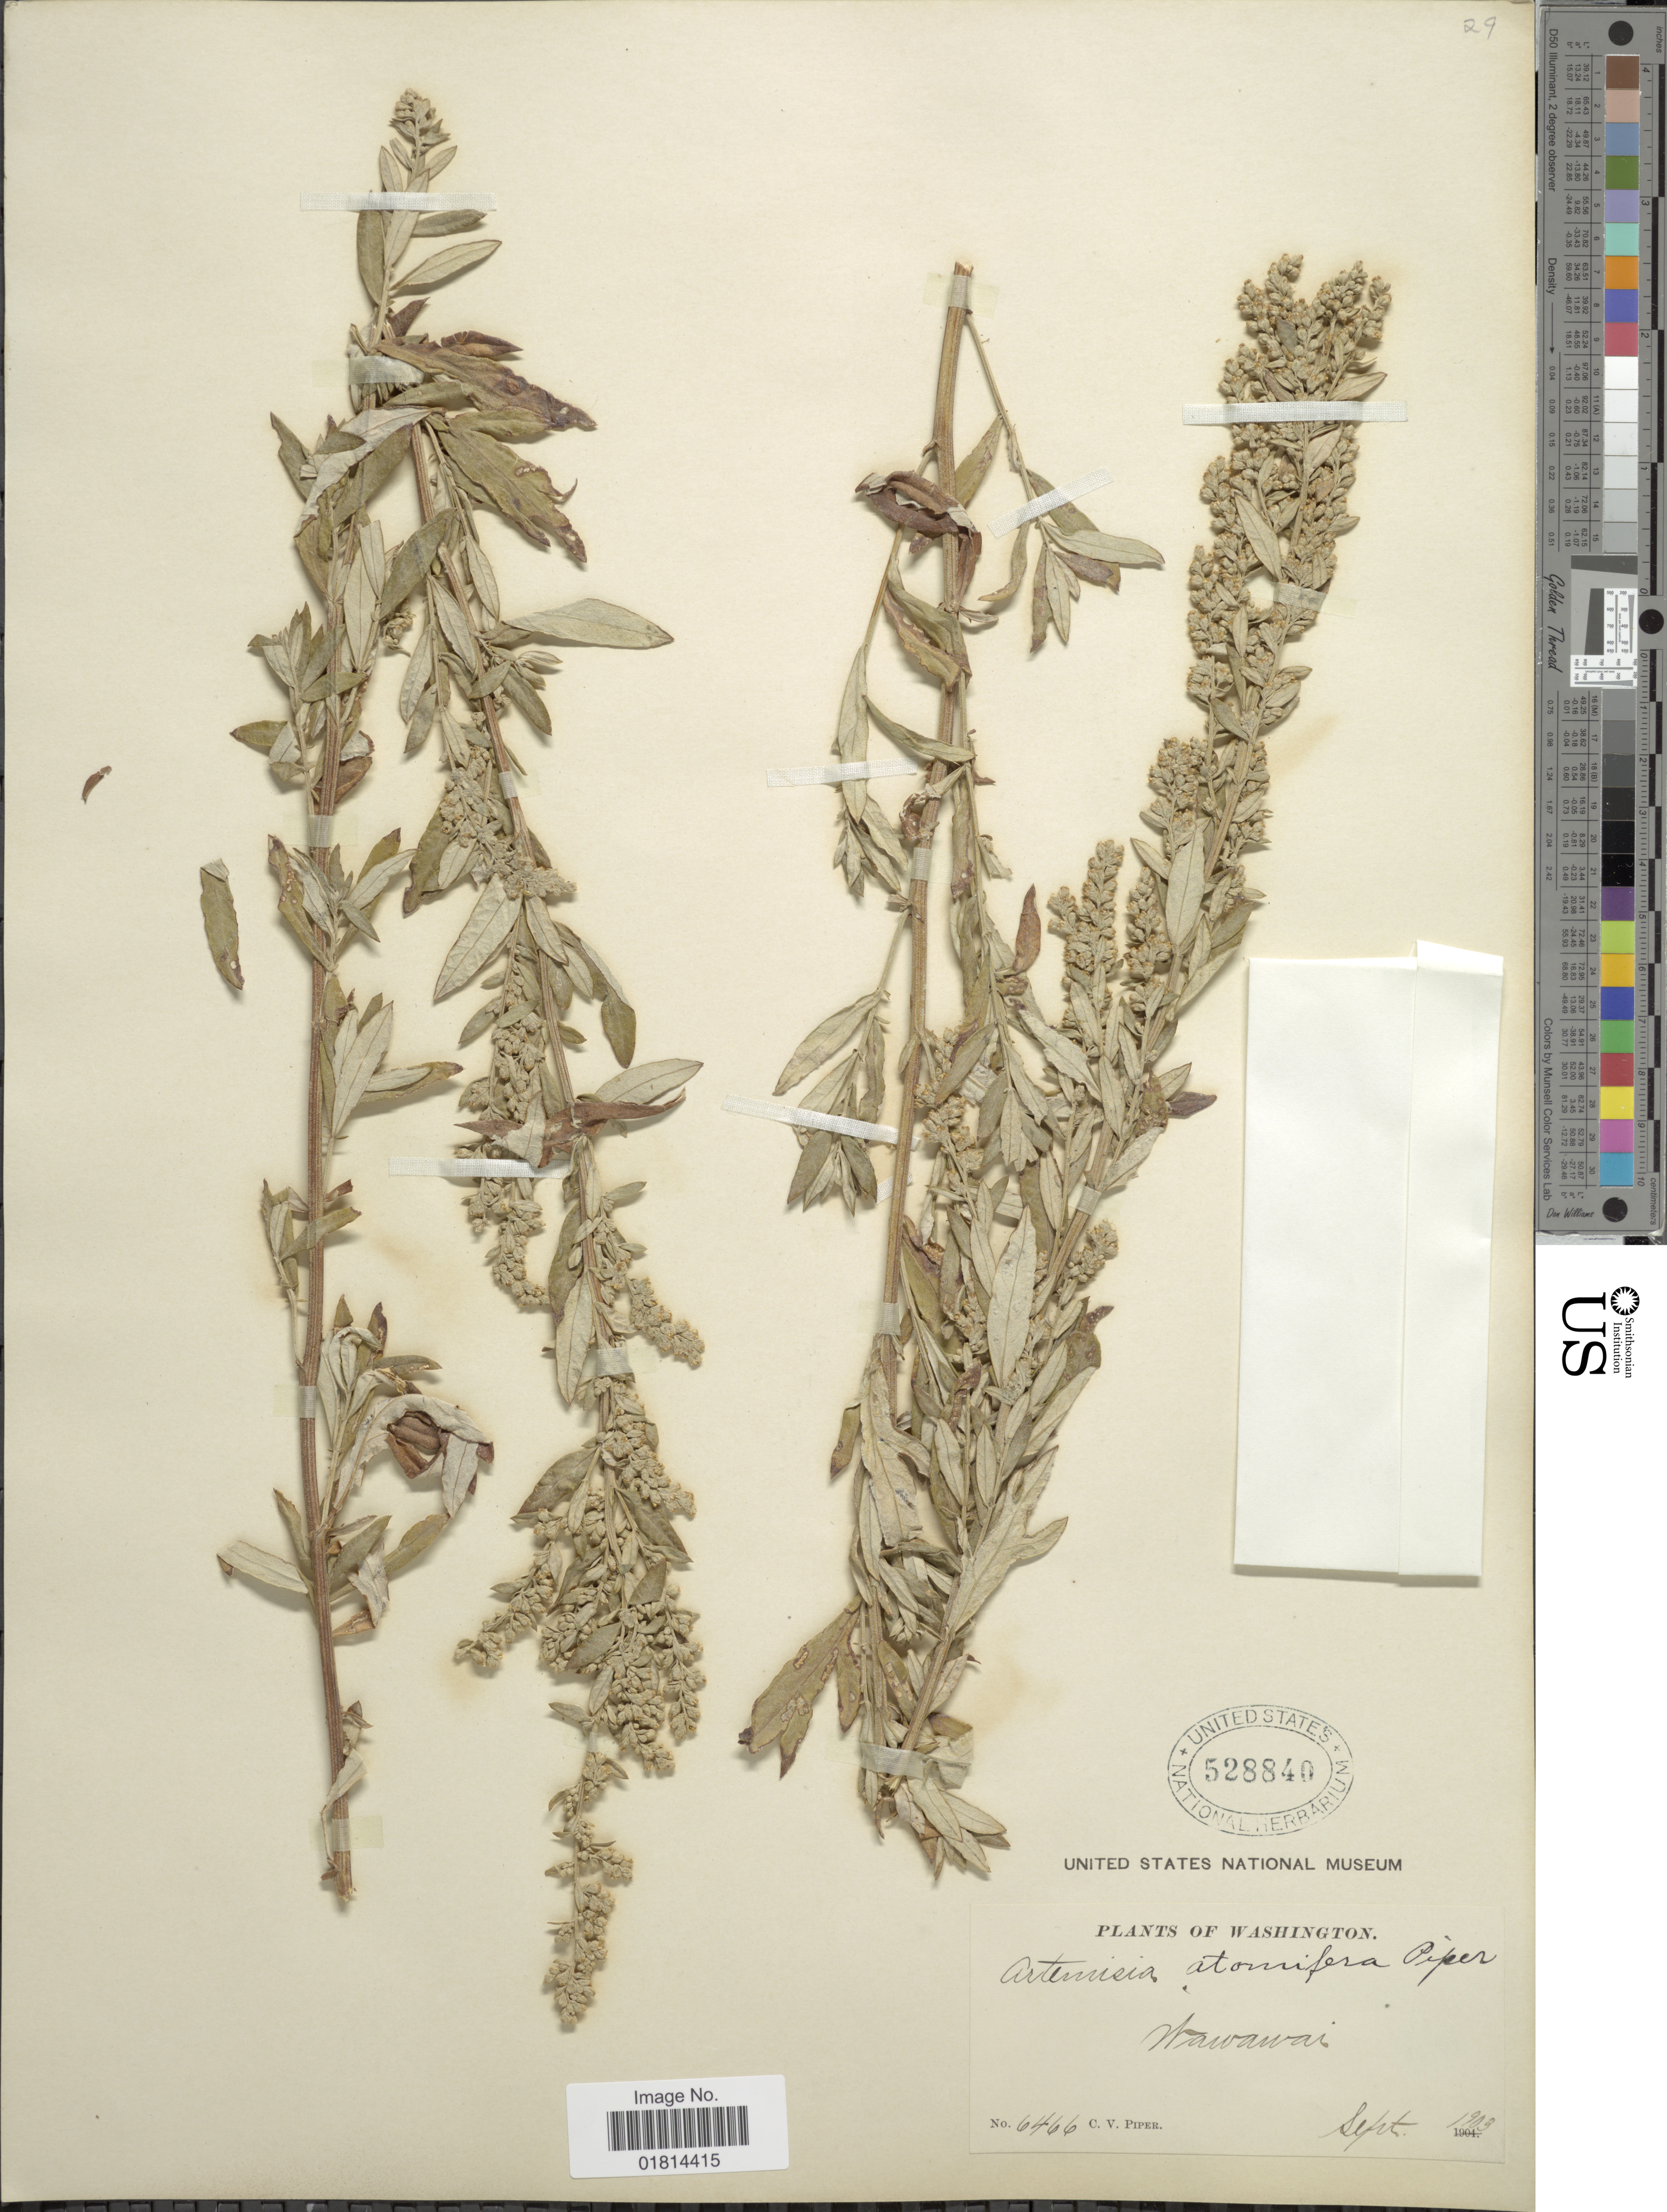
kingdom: Plantae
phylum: Tracheophyta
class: Magnoliopsida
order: Asterales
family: Asteraceae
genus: Artemisia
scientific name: Artemisia atomifera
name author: Piper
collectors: C. V. Piper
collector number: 6466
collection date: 1903-09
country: United States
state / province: Washington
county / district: Whitman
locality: Wawawai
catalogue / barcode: US 528840